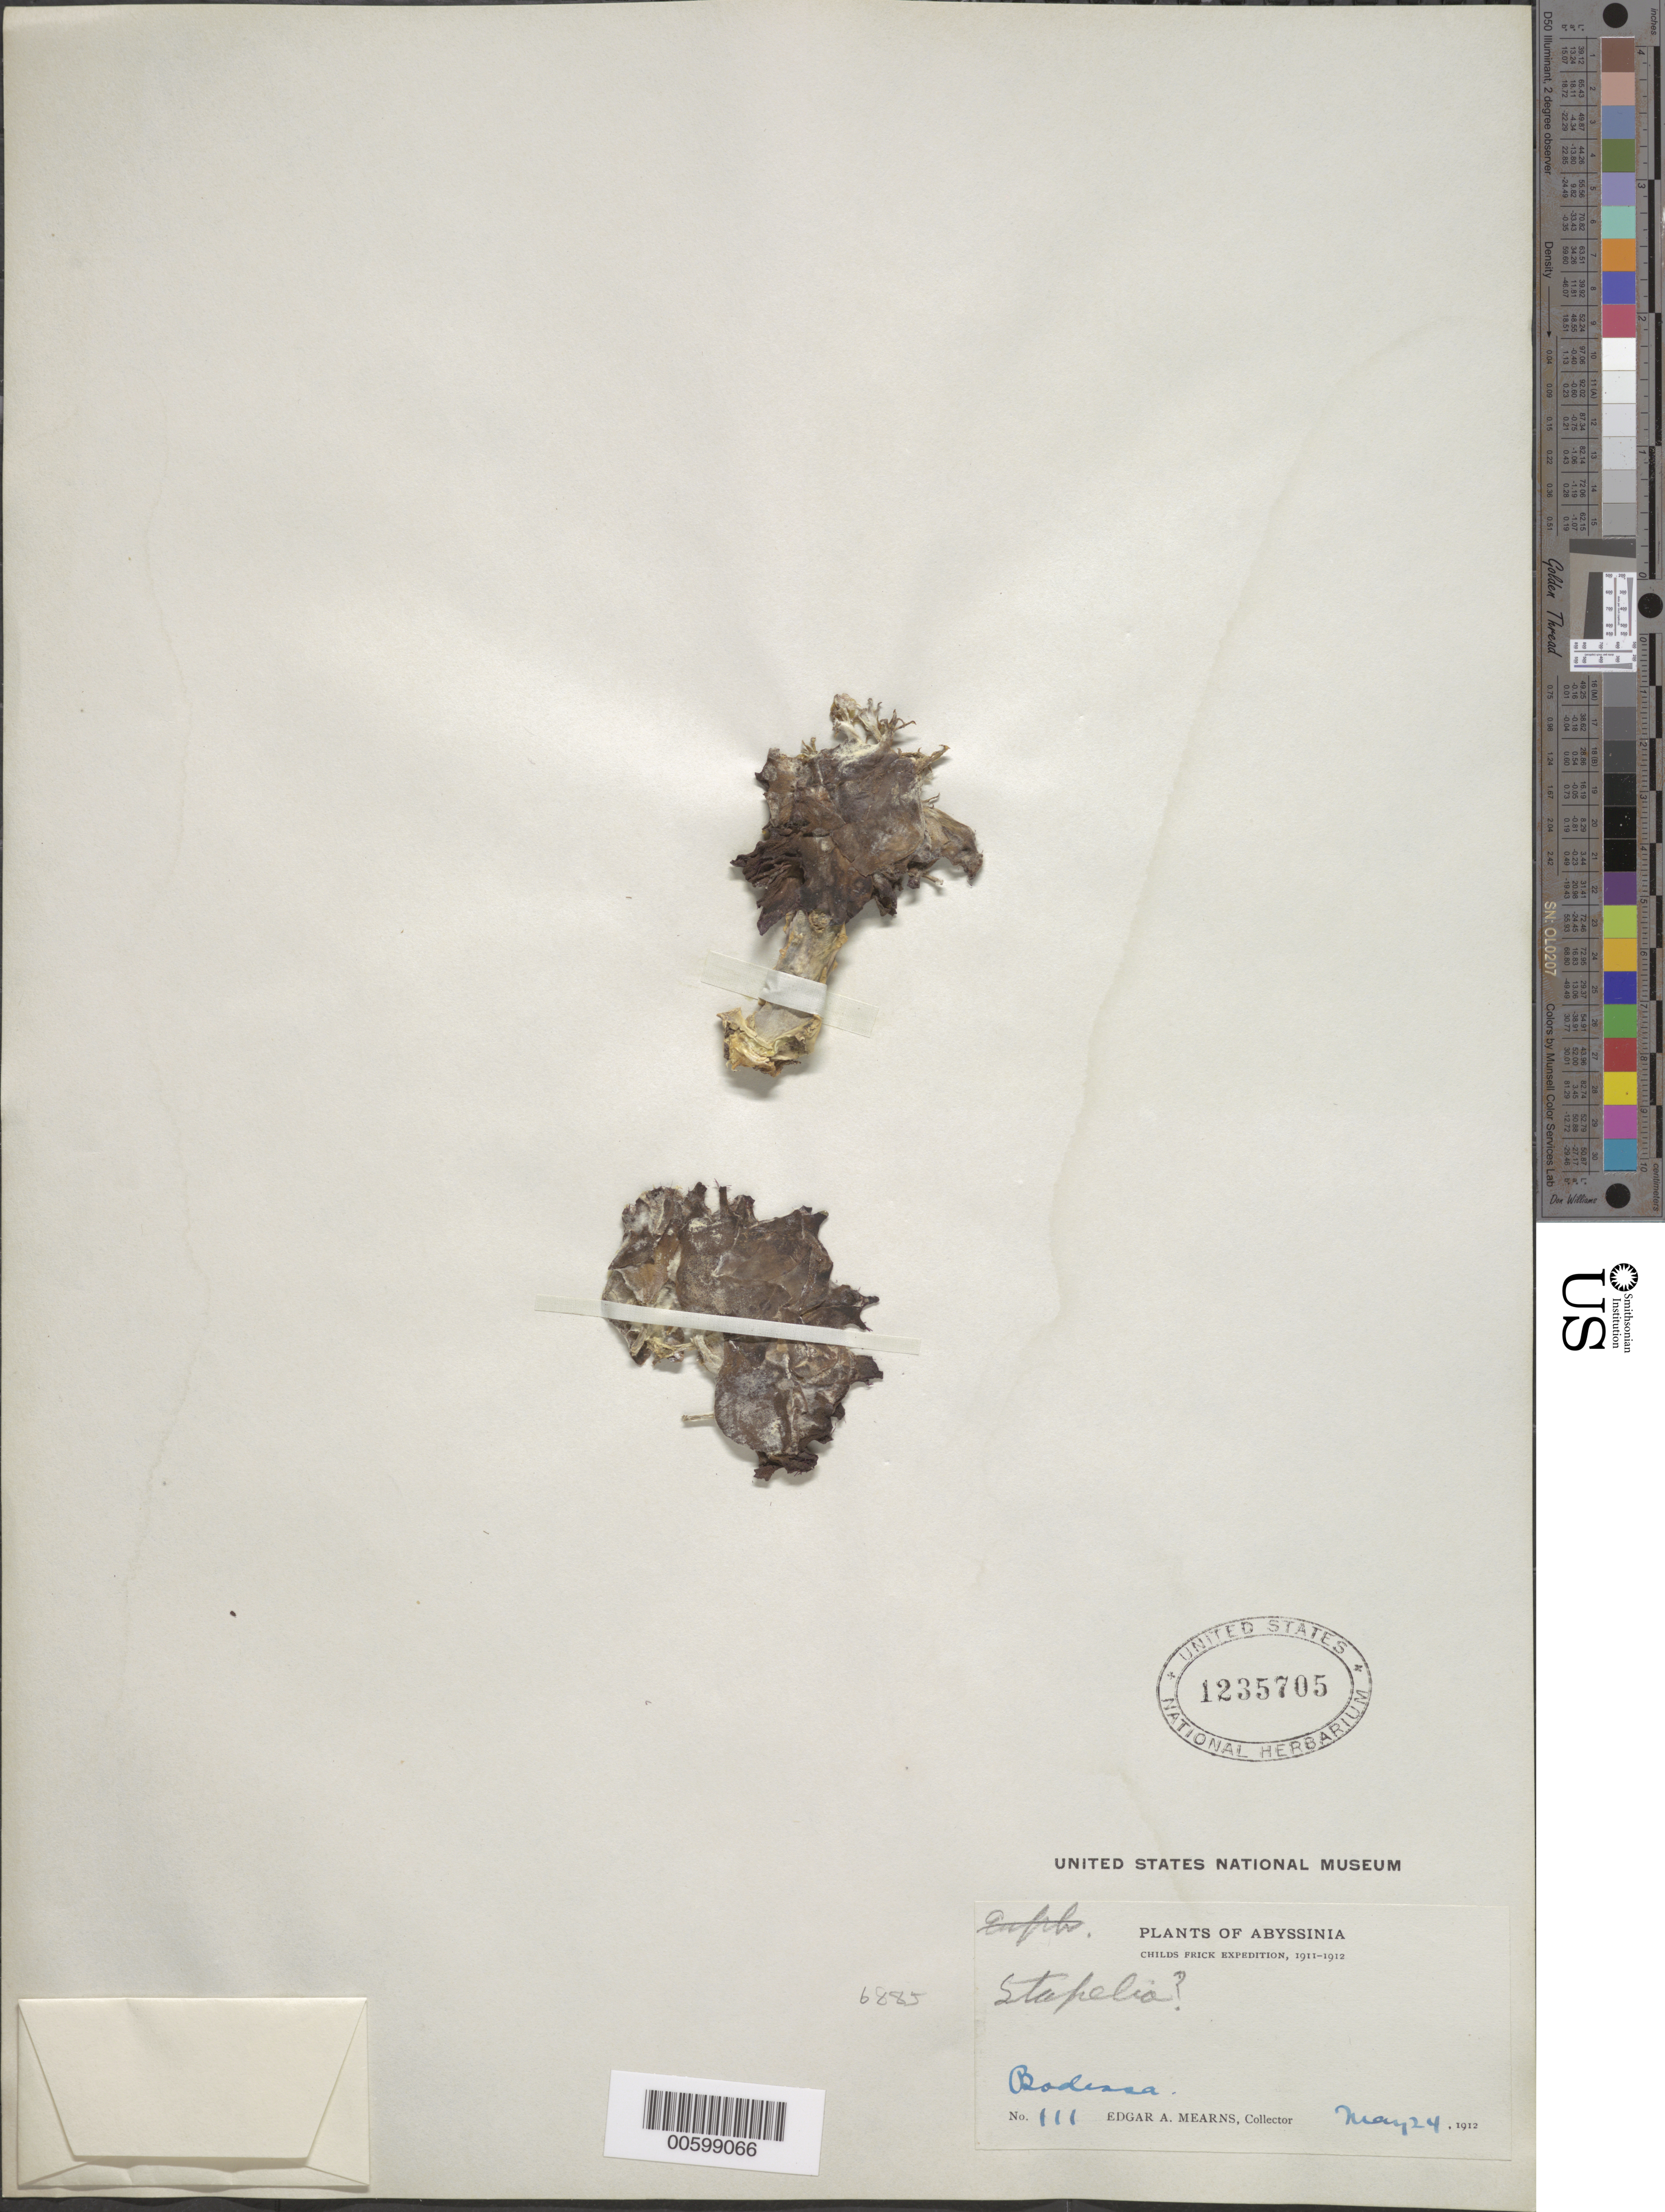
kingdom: Plantae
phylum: Tracheophyta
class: Magnoliopsida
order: Gentianales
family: Apocynaceae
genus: Stapelia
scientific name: Stapelia sp.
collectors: E. A. Mearns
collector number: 111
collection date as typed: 24 May 1912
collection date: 1912-05-24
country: Ethiopia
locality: Bodema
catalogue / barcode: US 1235705